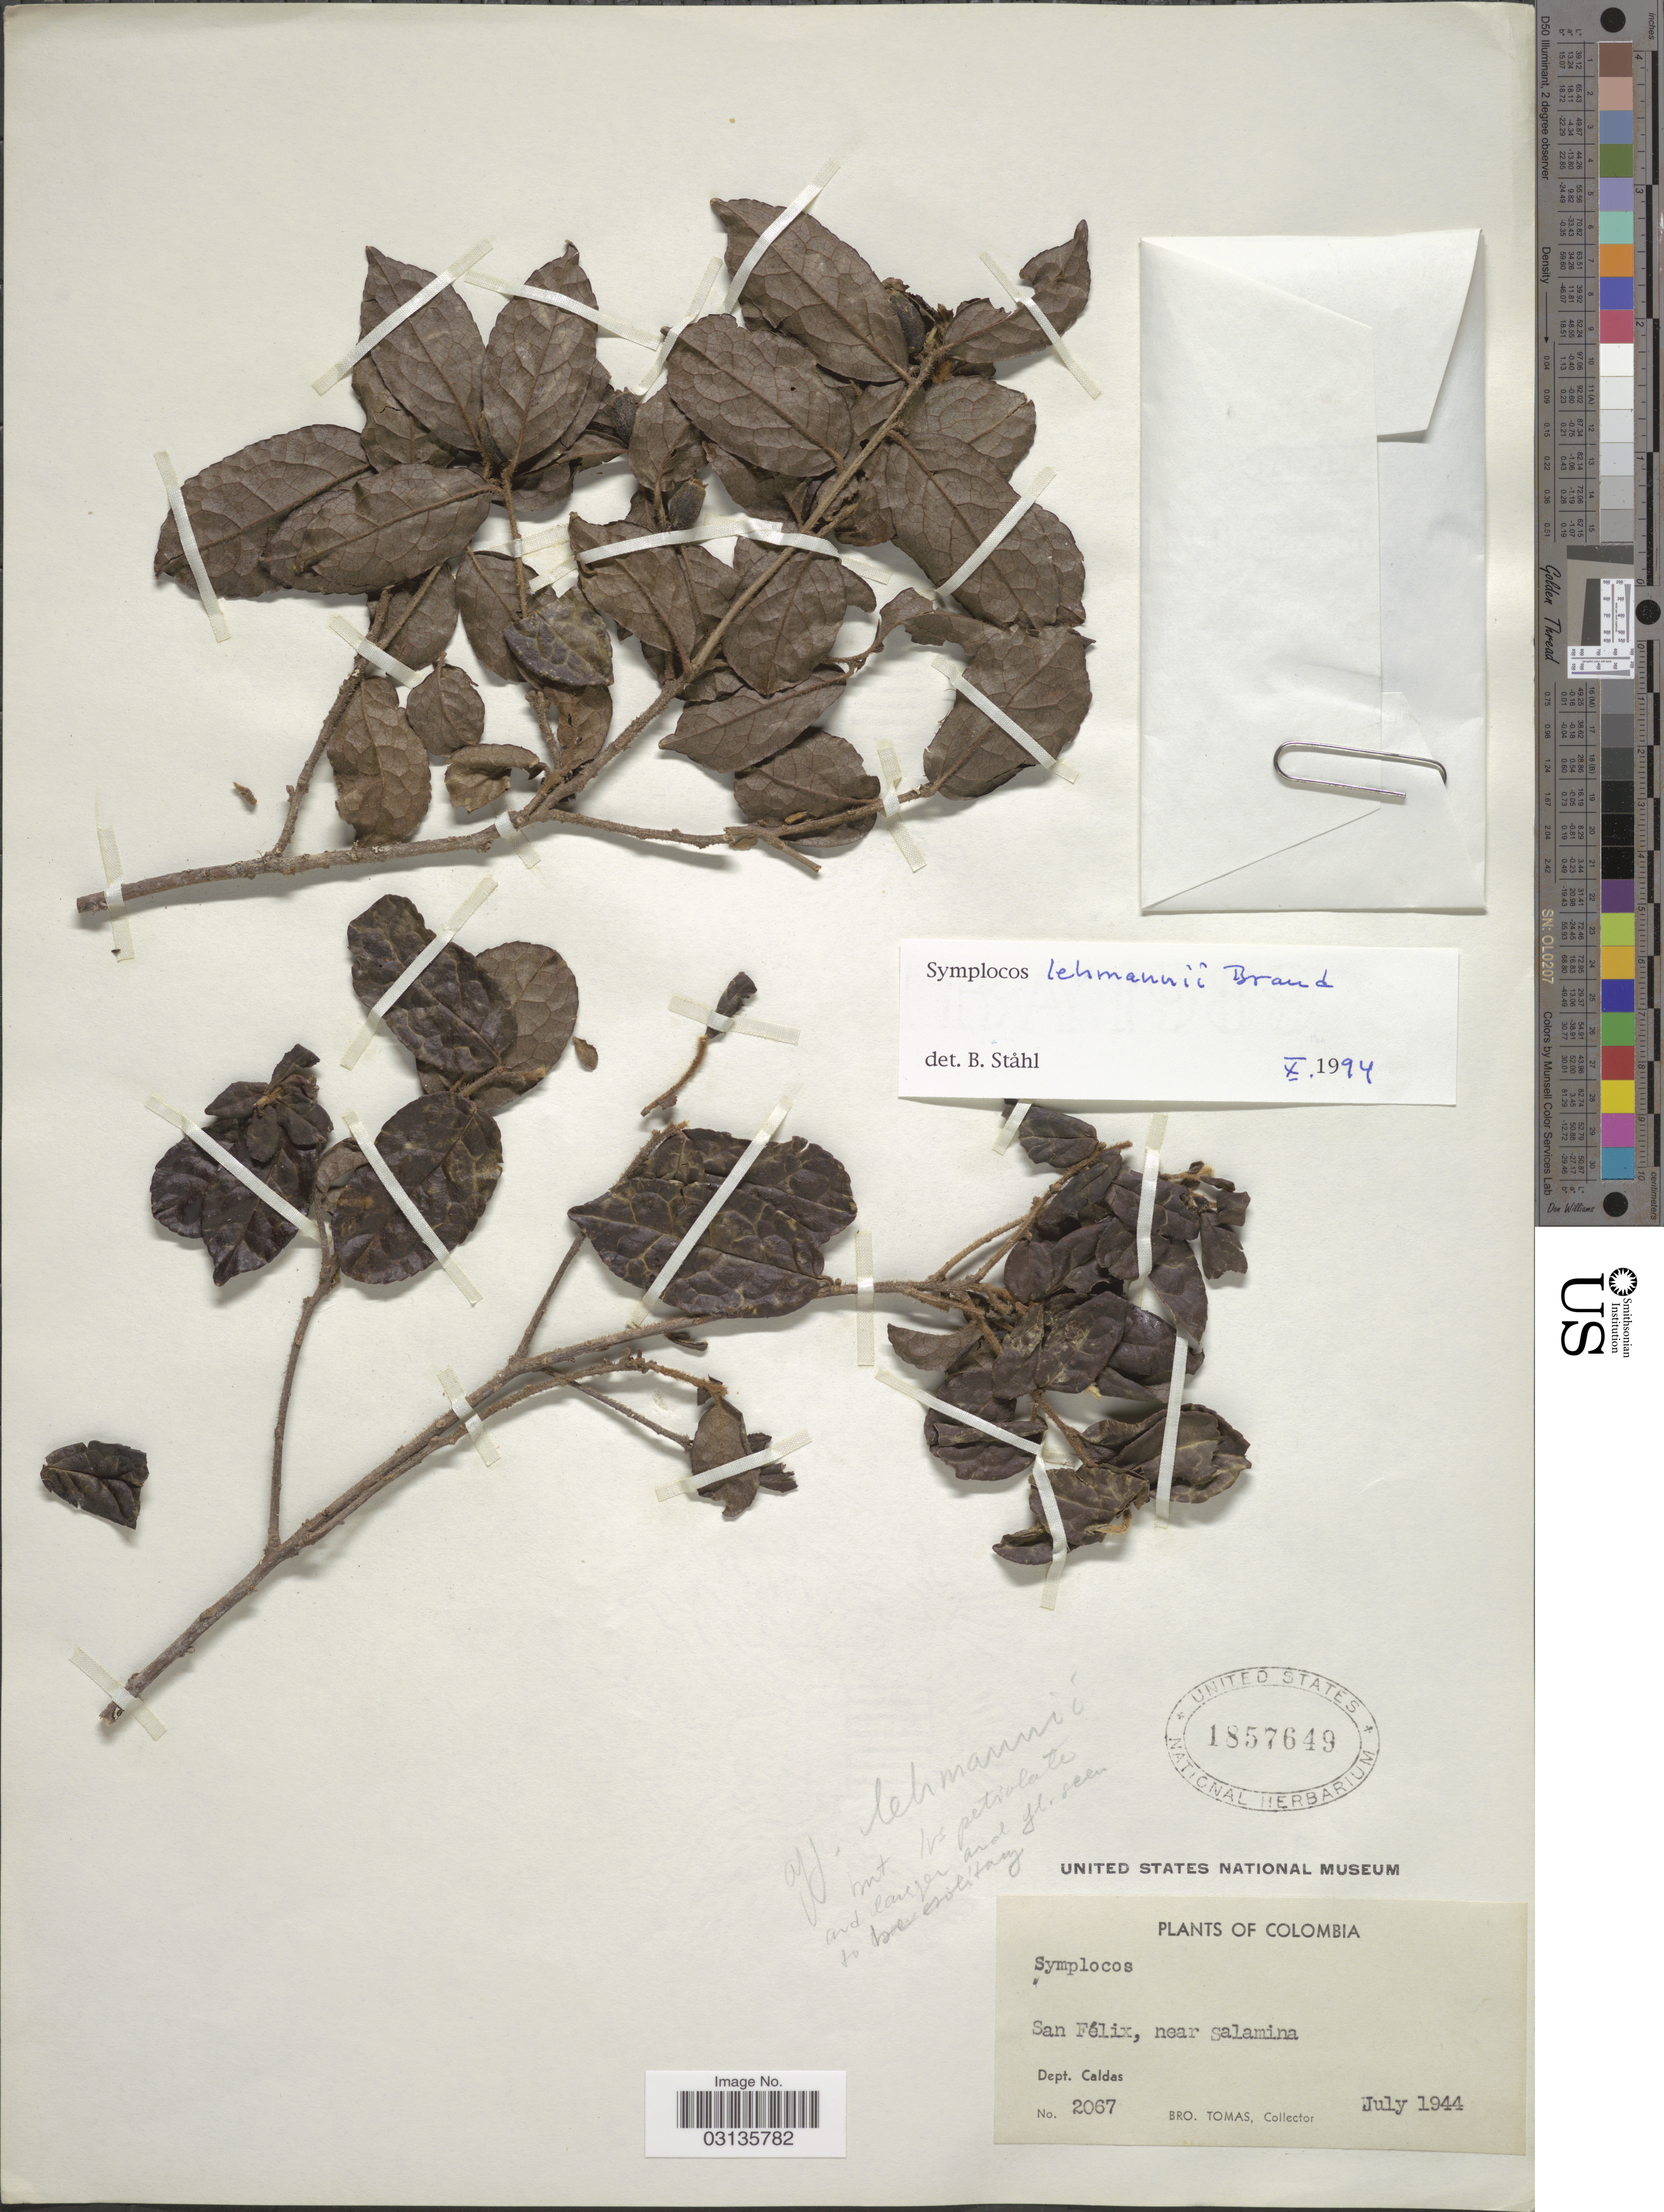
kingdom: Plantae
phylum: Tracheophyta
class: Magnoliopsida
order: Ericales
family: Symplocaceae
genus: Symplocos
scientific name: Symplocos lehmannii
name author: Brand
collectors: B. Tomas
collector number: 2067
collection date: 1944-07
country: Colombia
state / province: Caldas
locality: San Félix, near Salamina. Dept. Caldas.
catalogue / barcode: US 1857649